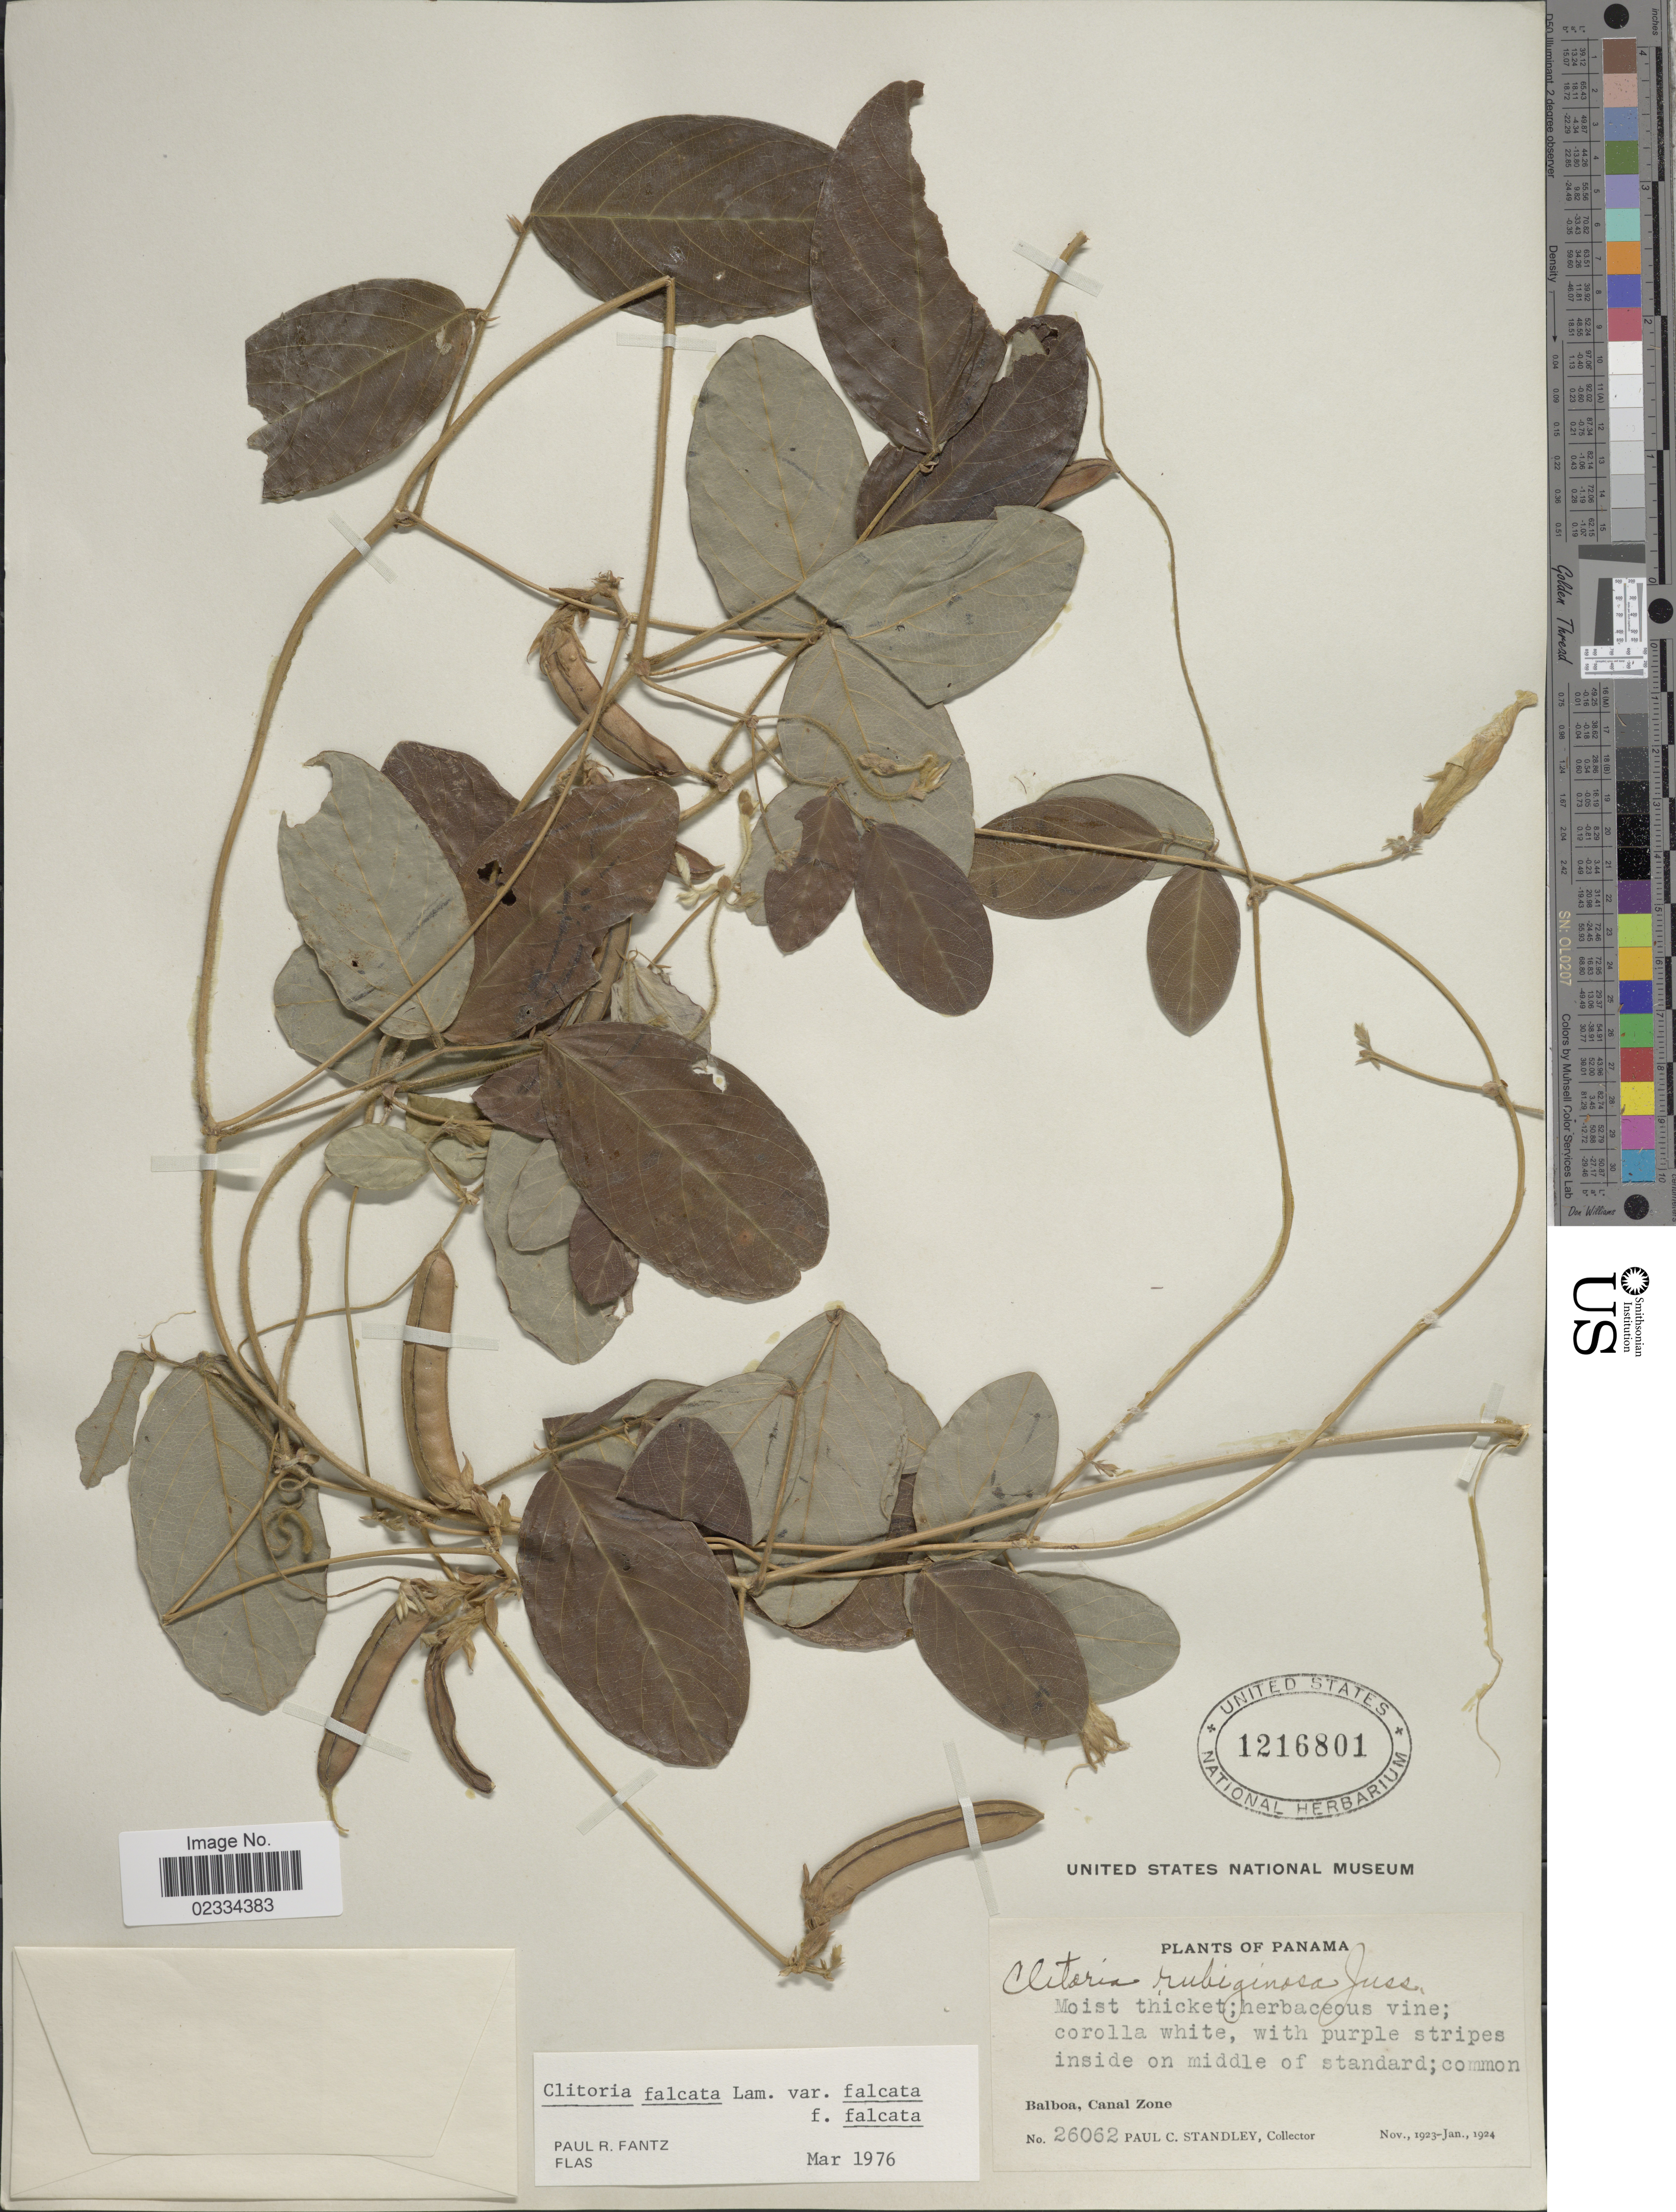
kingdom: Plantae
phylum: Tracheophyta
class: Magnoliopsida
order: Fabales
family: Fabaceae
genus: Clitoria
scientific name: Clitoria falcata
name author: Lam.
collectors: P. C. Standley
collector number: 26062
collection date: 1923-11/1924-01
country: Panama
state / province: Colón / Panamá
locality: Balboa, Canal Zone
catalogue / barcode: US 1216801